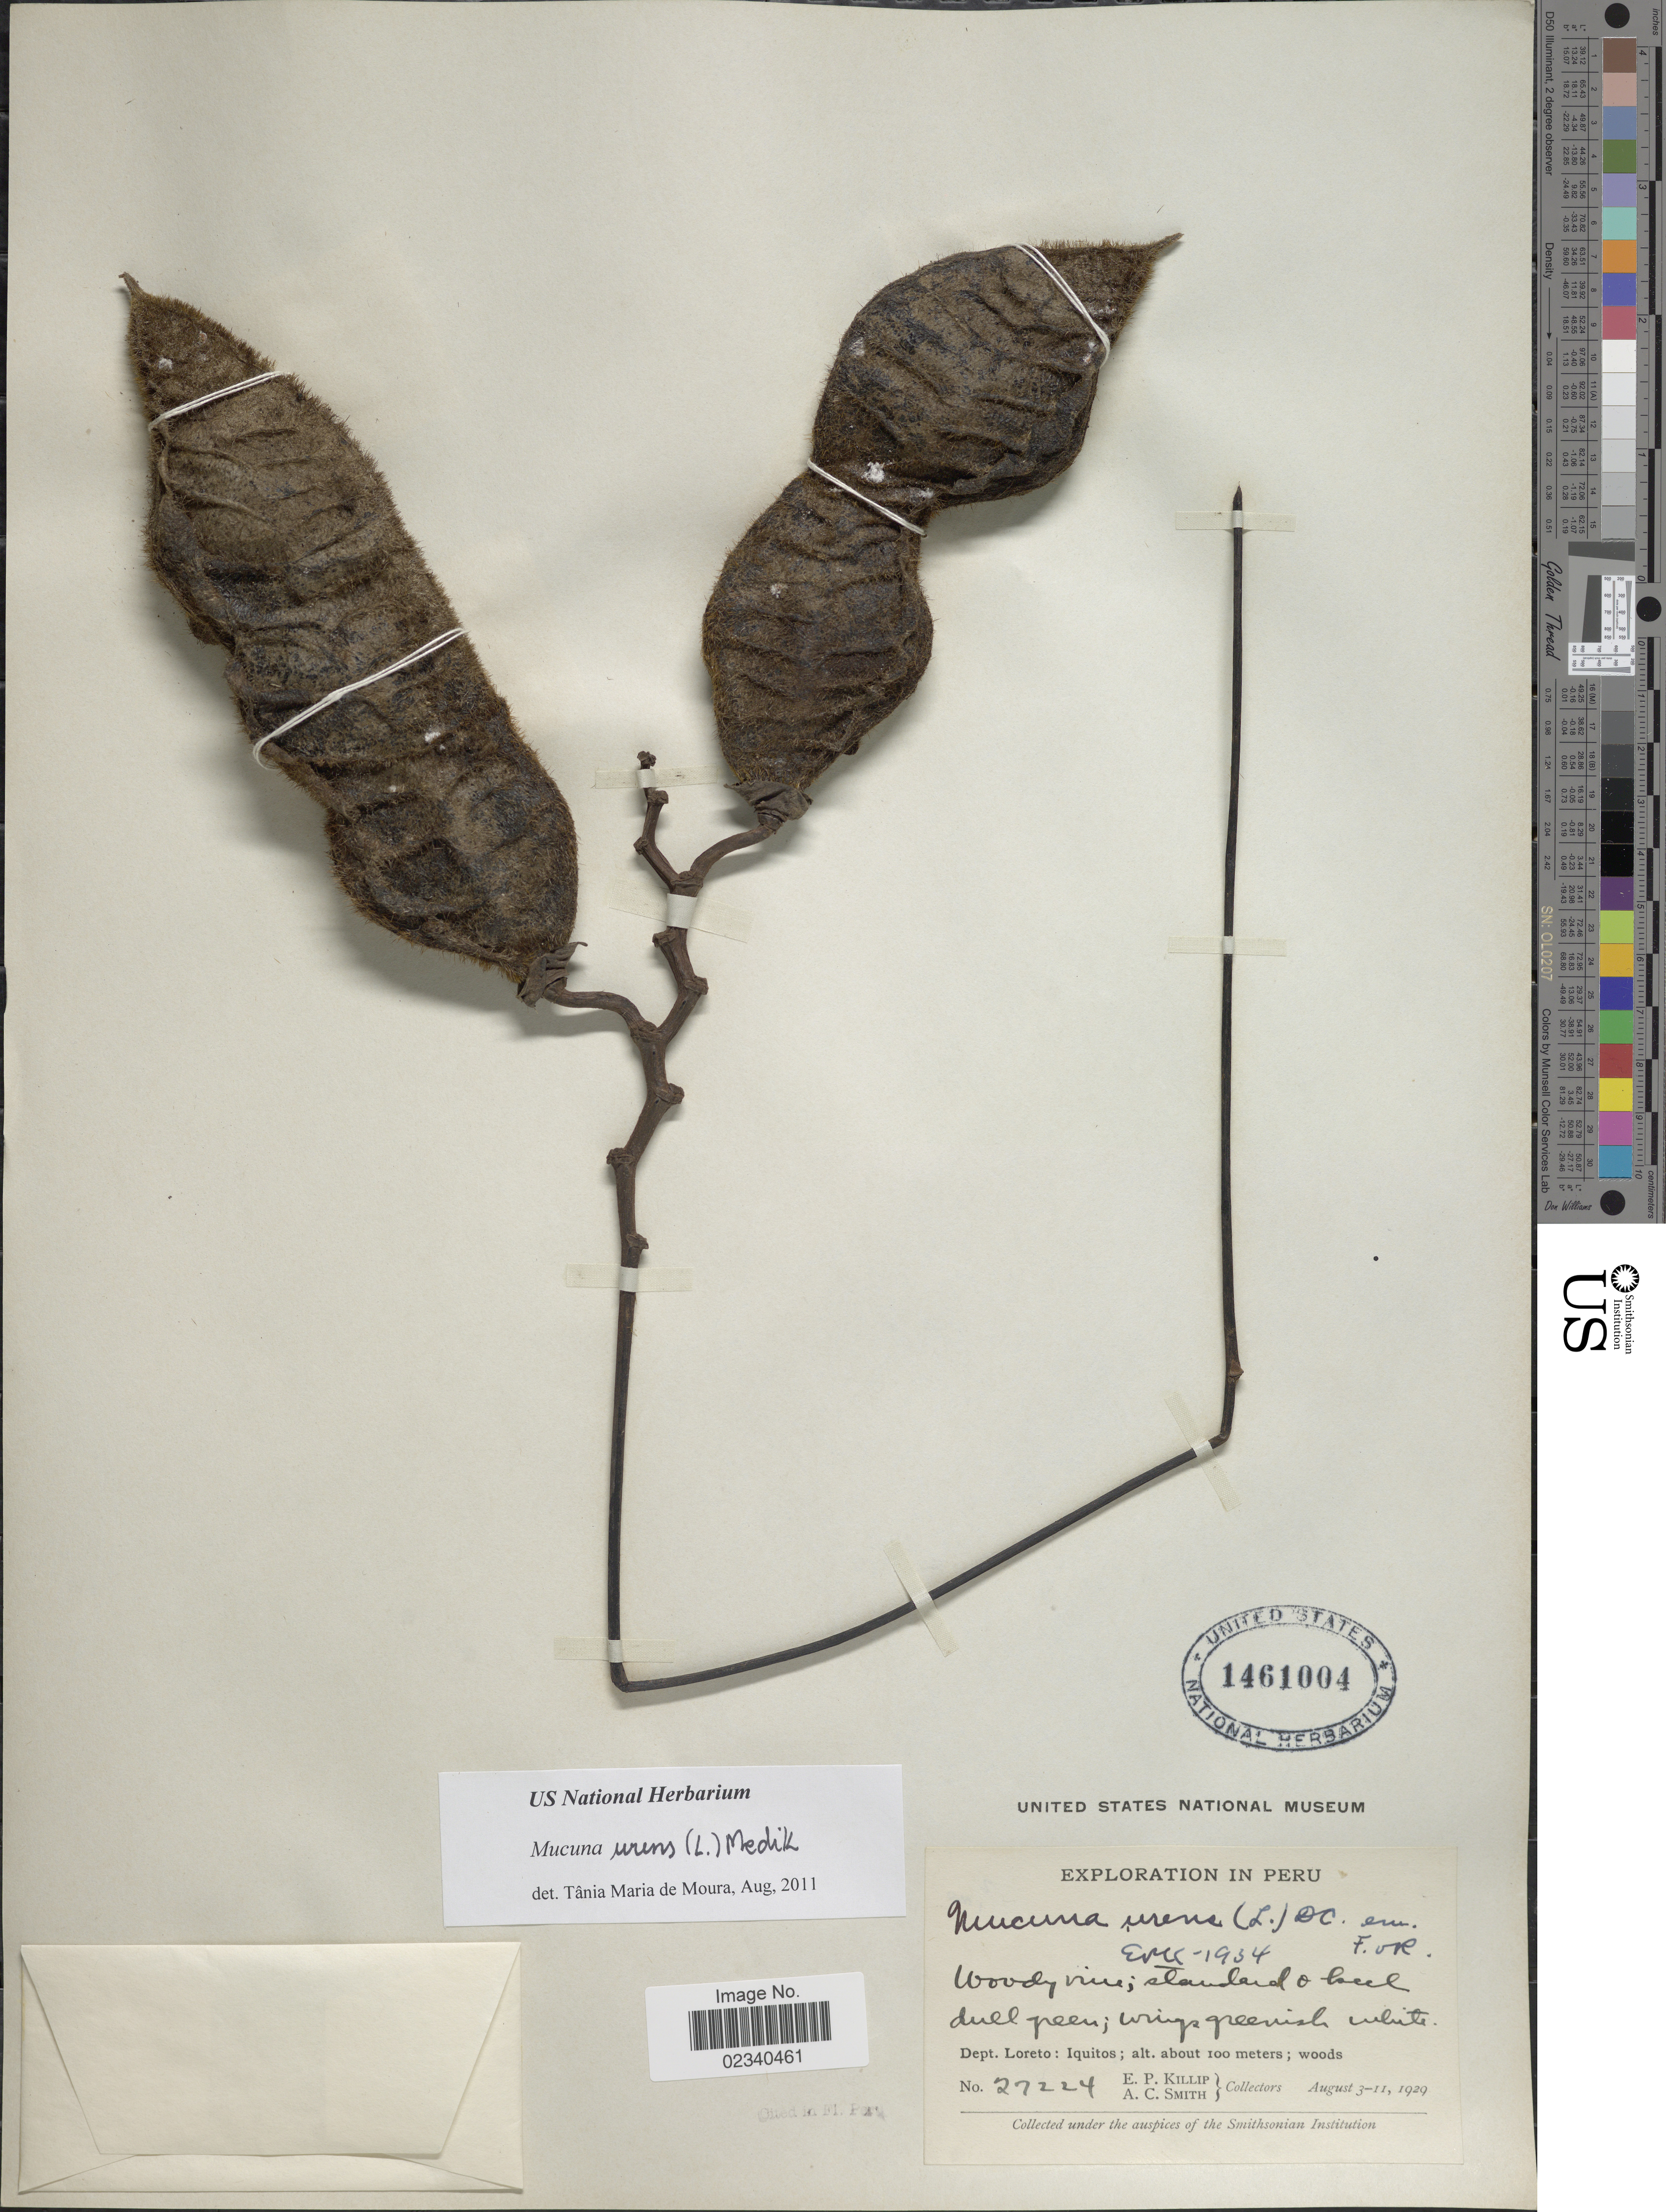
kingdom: Plantae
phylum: Tracheophyta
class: Magnoliopsida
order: Fabales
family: Fabaceae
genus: Mucuna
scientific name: Mucuna urens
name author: (L.) Medik.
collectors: E. P. Killip & A. C. Smith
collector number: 27224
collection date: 1929-08-03/1929-08-11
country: Peru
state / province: Loreto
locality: Dept. Loreto: Iquitos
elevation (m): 100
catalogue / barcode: US 1461004